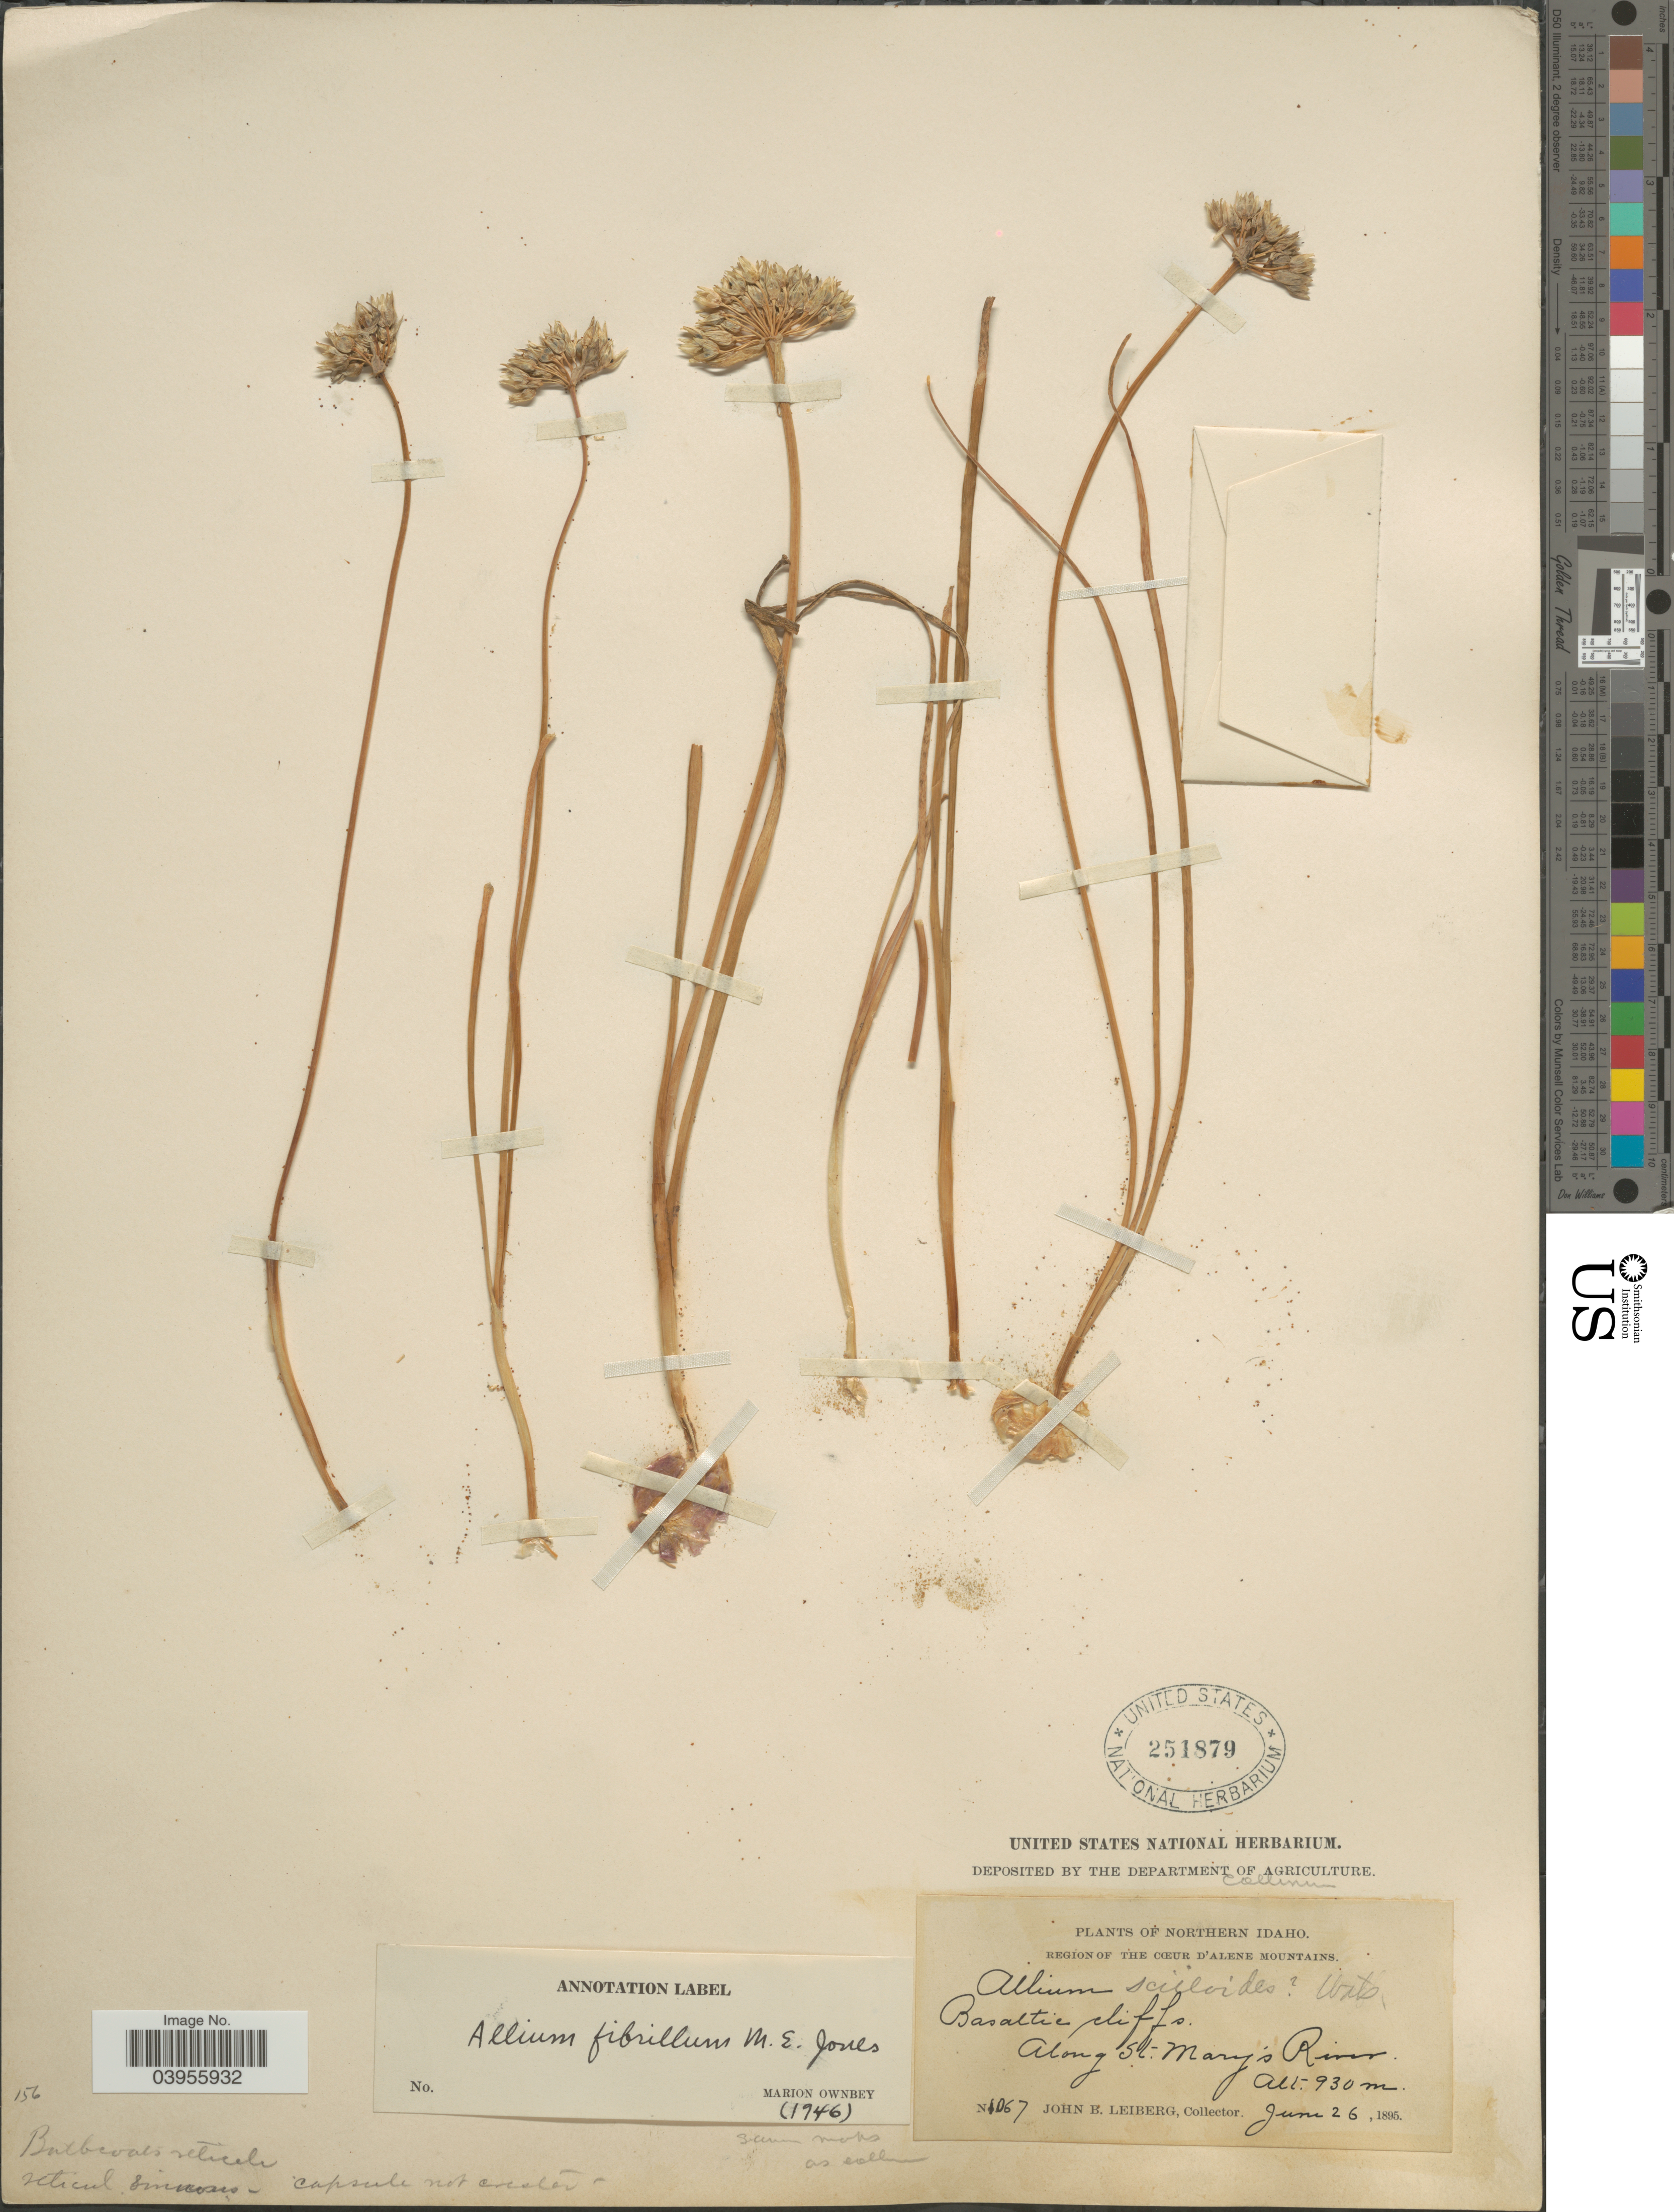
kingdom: Plantae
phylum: Tracheophyta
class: Liliopsida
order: Asparagales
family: Amaryllidaceae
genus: Allium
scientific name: Allium fibrillum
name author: M.E. Jones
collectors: J. B. Leiberg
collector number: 1067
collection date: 1895-06-26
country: United States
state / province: Idaho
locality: Northern Idaho. Region of the Cœur D'Alene Mountains. Along St. Mary's River.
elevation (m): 930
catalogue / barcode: US 251879